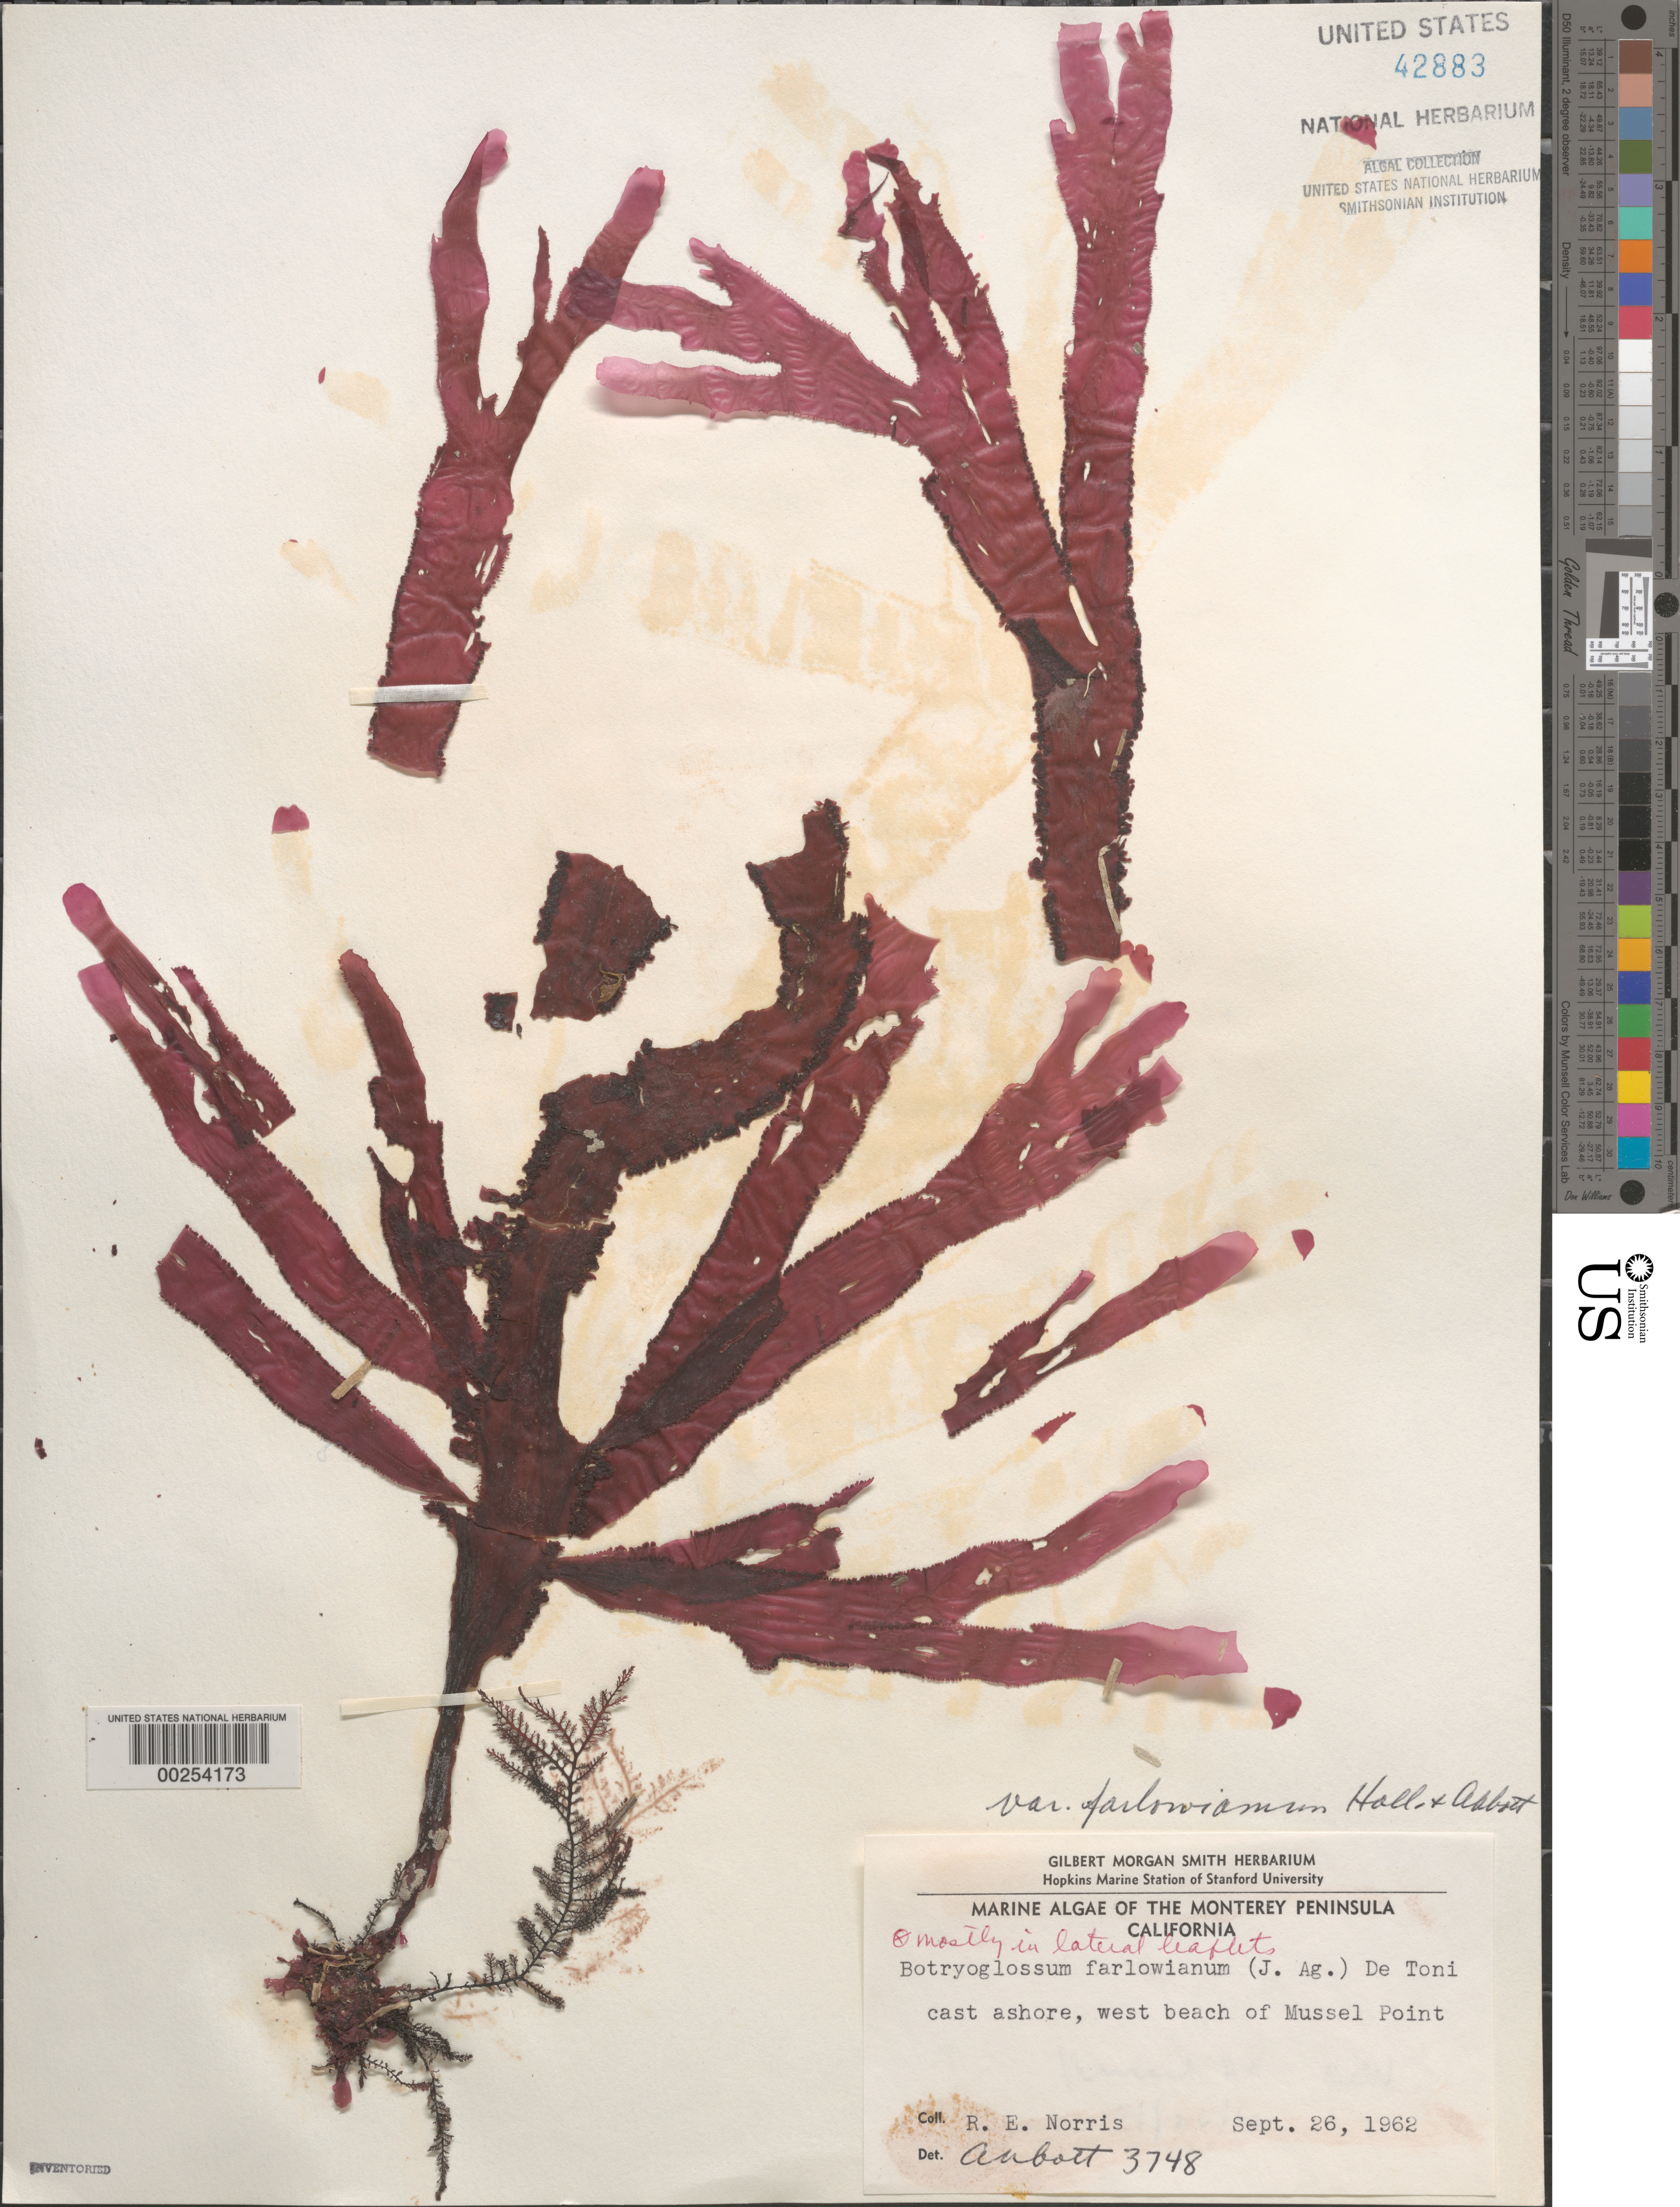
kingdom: Plantae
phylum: Rhodophyta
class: Florideophyceae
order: Ceramiales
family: Delesseriaceae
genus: Botryoglossum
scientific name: Botryoglossum farlowianum var. farlowianum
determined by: Abbott, Isabella A.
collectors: R. E. Norris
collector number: IAA 3748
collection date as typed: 26 Sep 1962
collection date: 1962-09-26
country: United States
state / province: California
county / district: Monterey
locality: West beach of Mussel Point, Monterey Peninsula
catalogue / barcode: US 42883